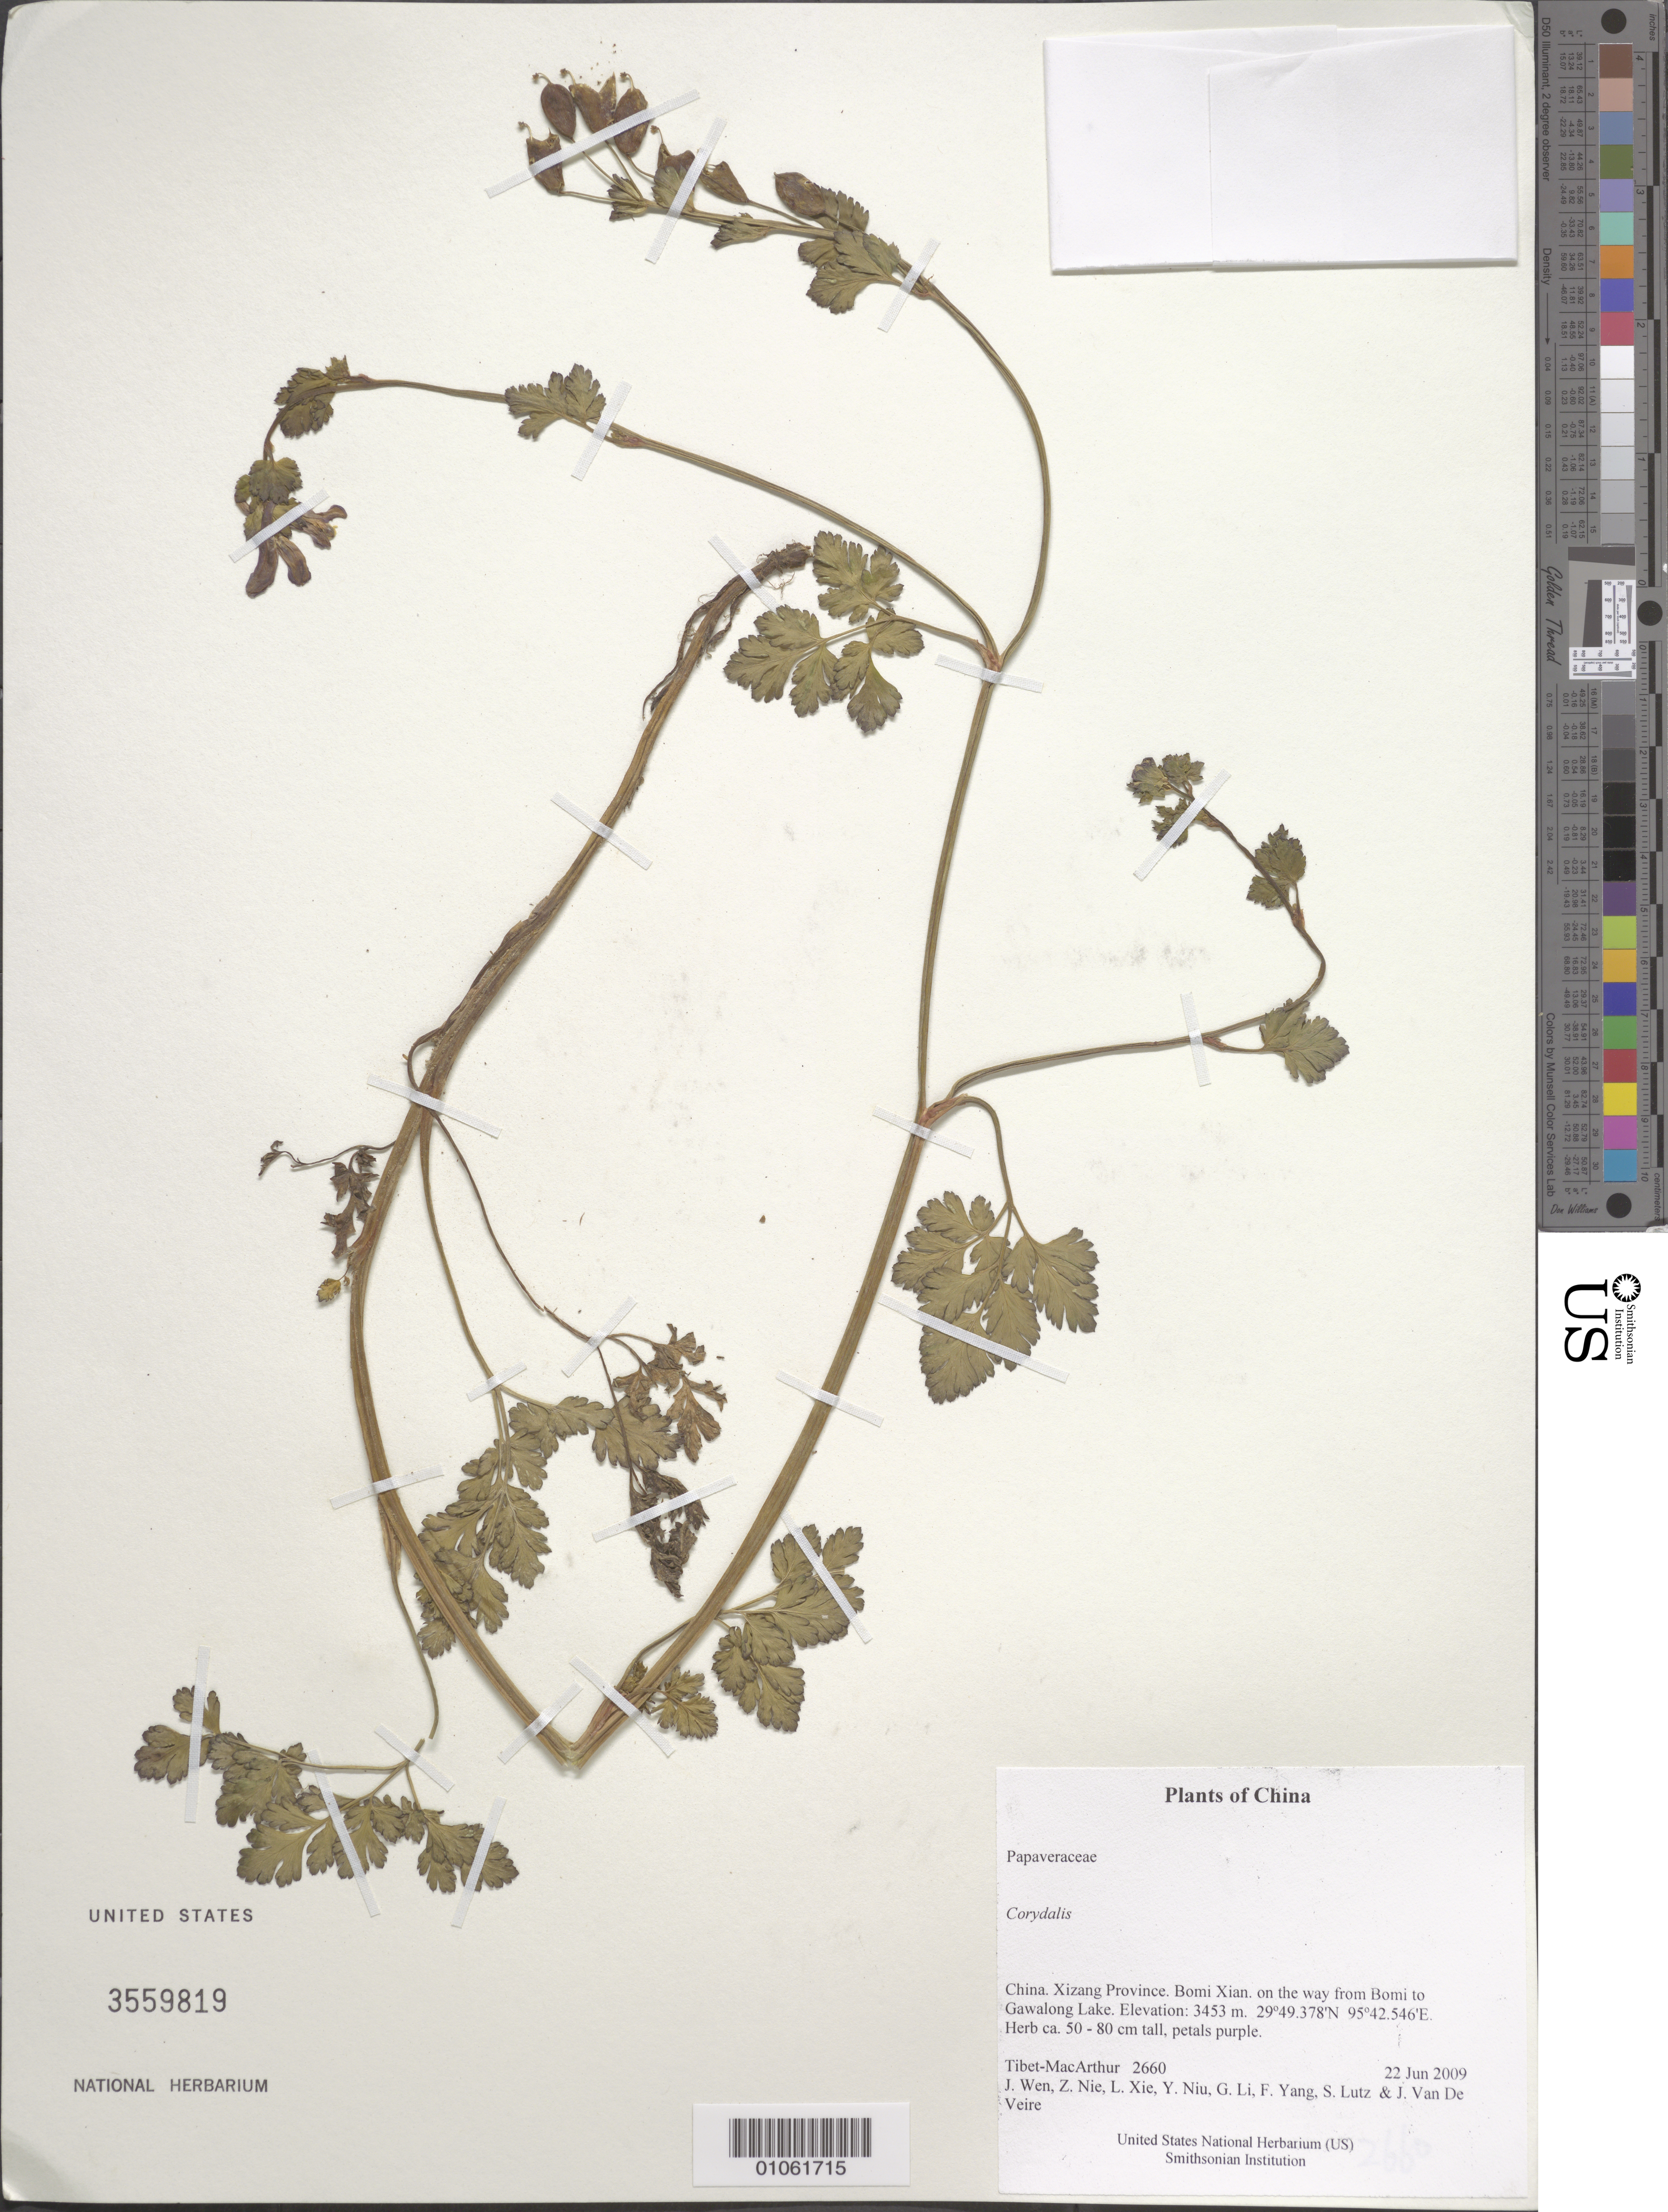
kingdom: Plantae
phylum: Tracheophyta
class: Magnoliopsida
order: Ranunculales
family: Papaveraceae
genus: Corydalis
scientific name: Corydalis sp.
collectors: Tibet-MacArthur, J. Wen, Z. Nie, L. Xie, Y. Niu, G. Li, F. Yang, S. Lutz & J. Van De Veire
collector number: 2660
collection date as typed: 22 Jun 2009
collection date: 2009-06-22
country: China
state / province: Xizang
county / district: Bomi Xian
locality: on the way from Bomi to Gawalong Lake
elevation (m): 3453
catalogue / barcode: US 3559819